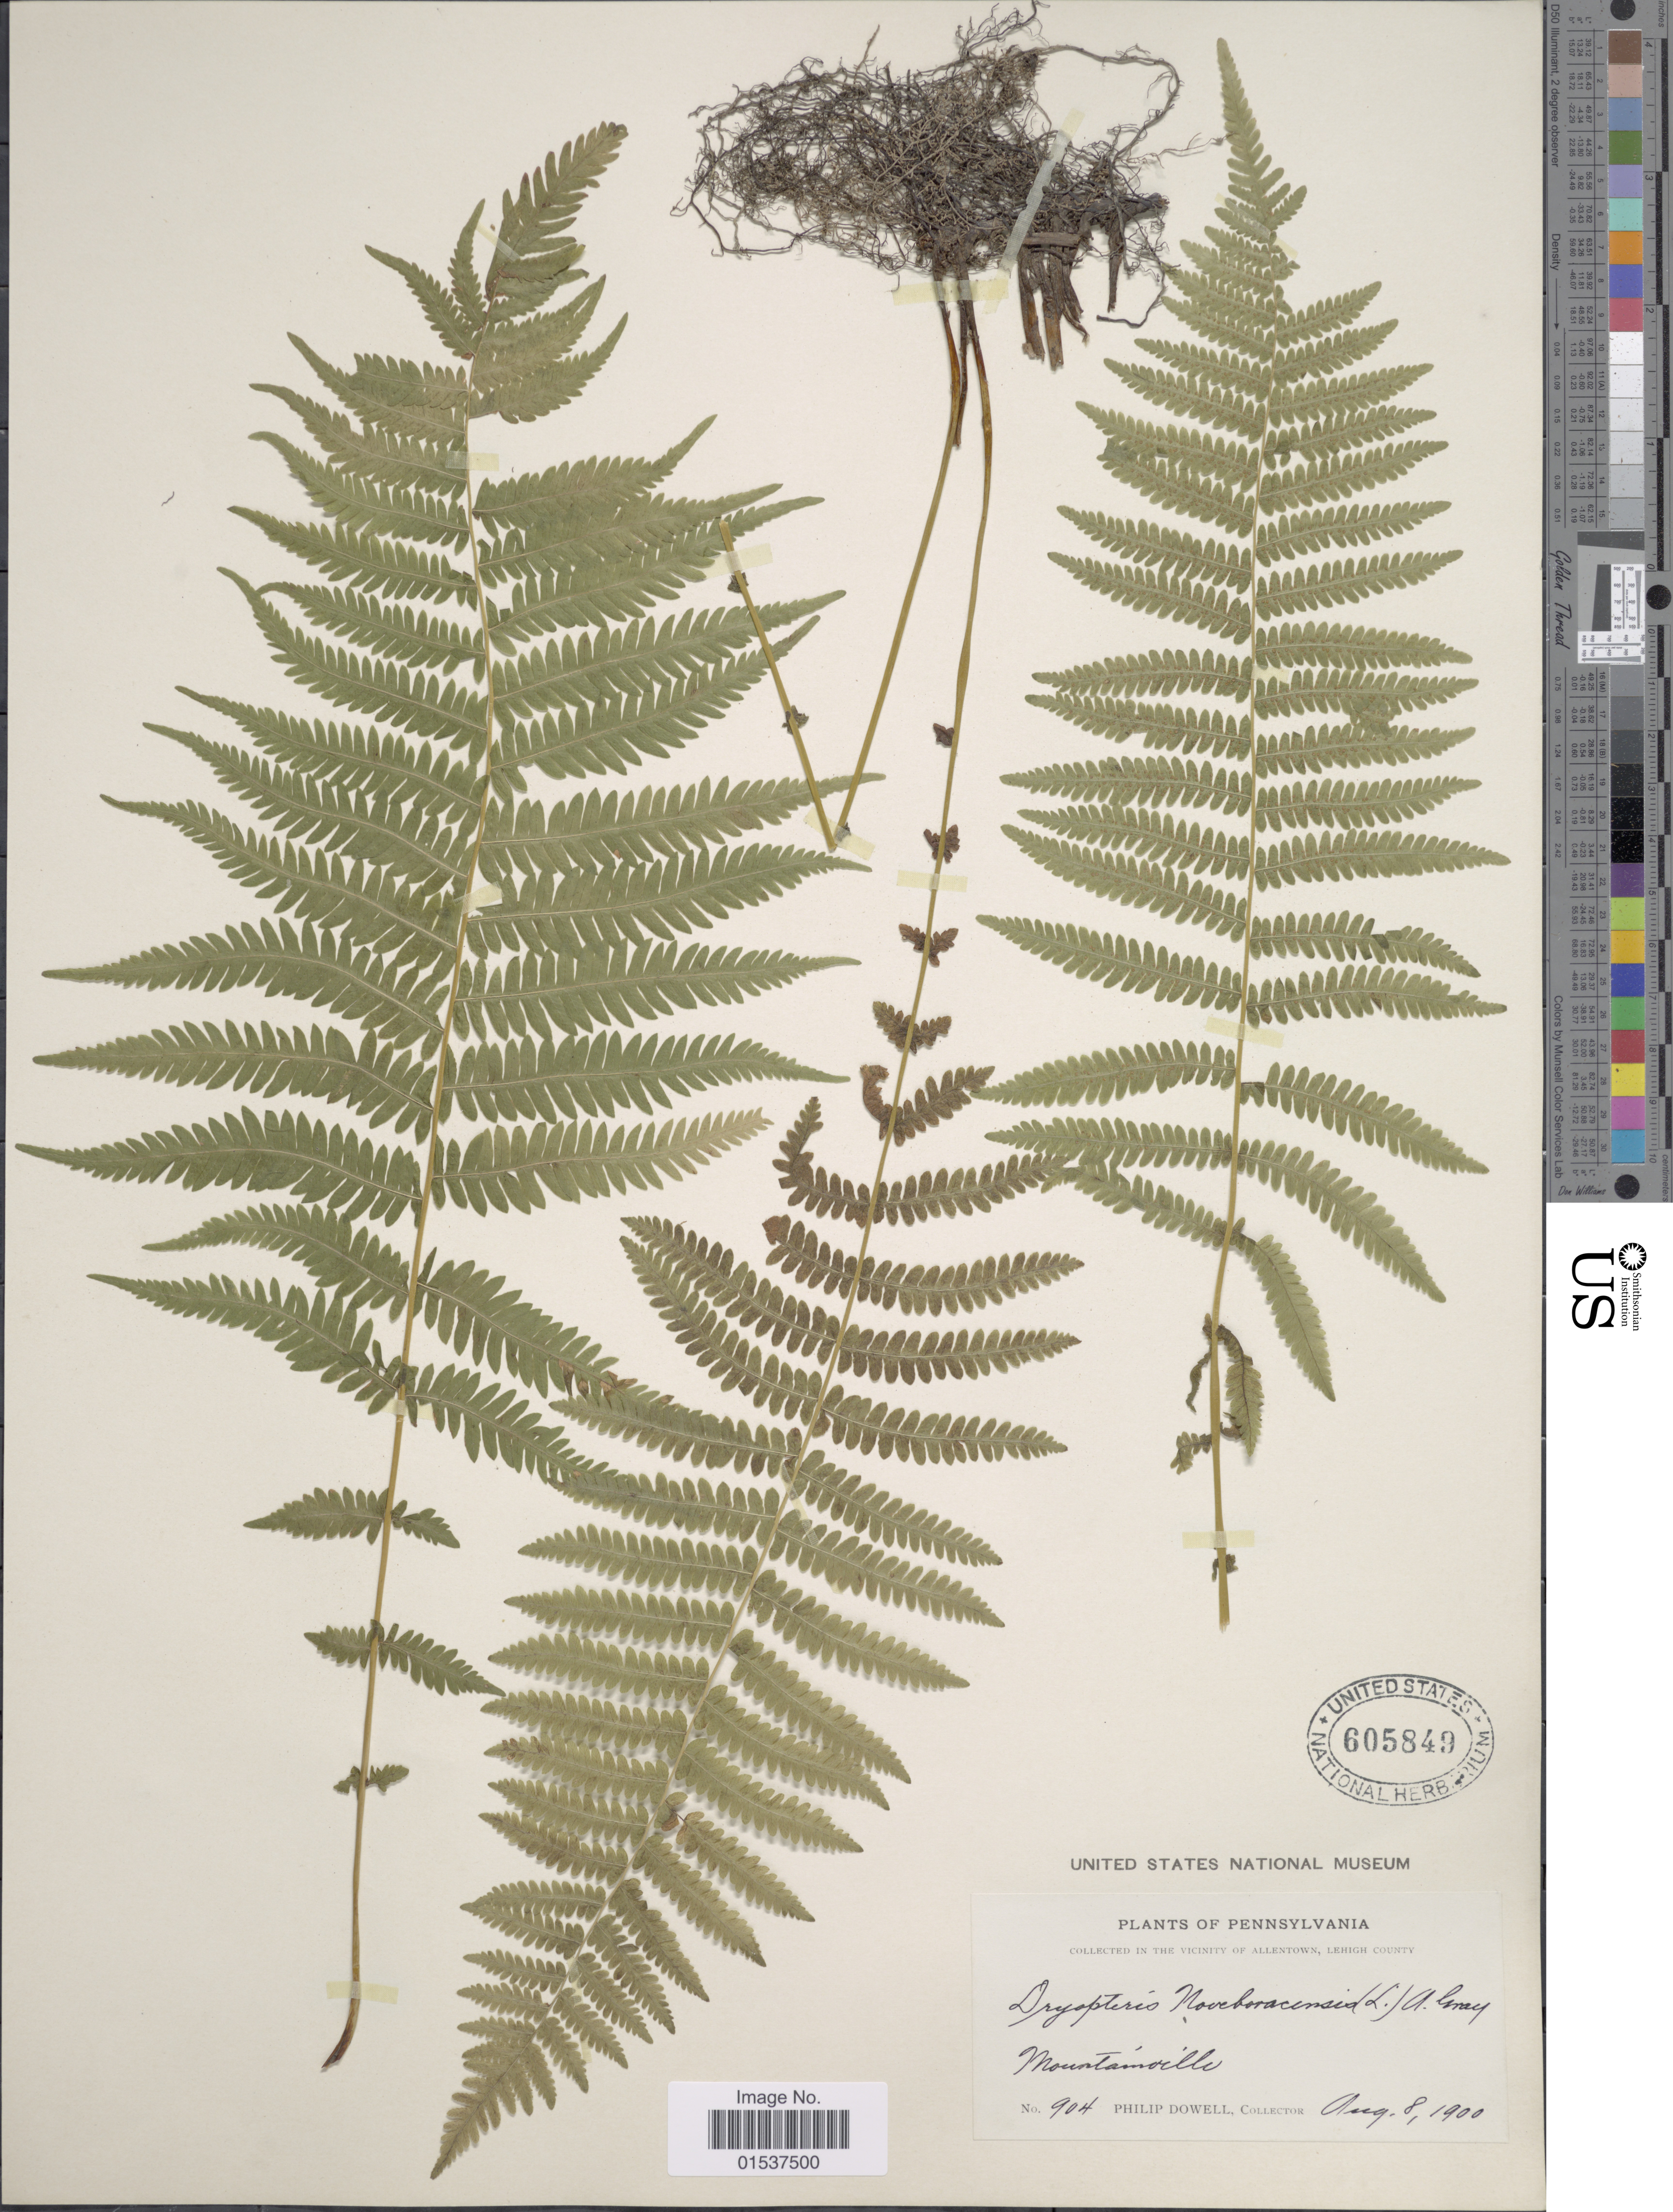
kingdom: Plantae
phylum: Tracheophyta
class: Polypodiopsida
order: Polypodiales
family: Thelypteridaceae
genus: Parathelypteris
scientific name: Parathelypteris noveboracensis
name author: (L.) Ching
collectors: P. Dowell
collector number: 904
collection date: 1900-08-08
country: United States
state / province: Pennsylvania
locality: Vicinity of Allentown, Lehigh County. Mountainville.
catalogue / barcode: US 605849